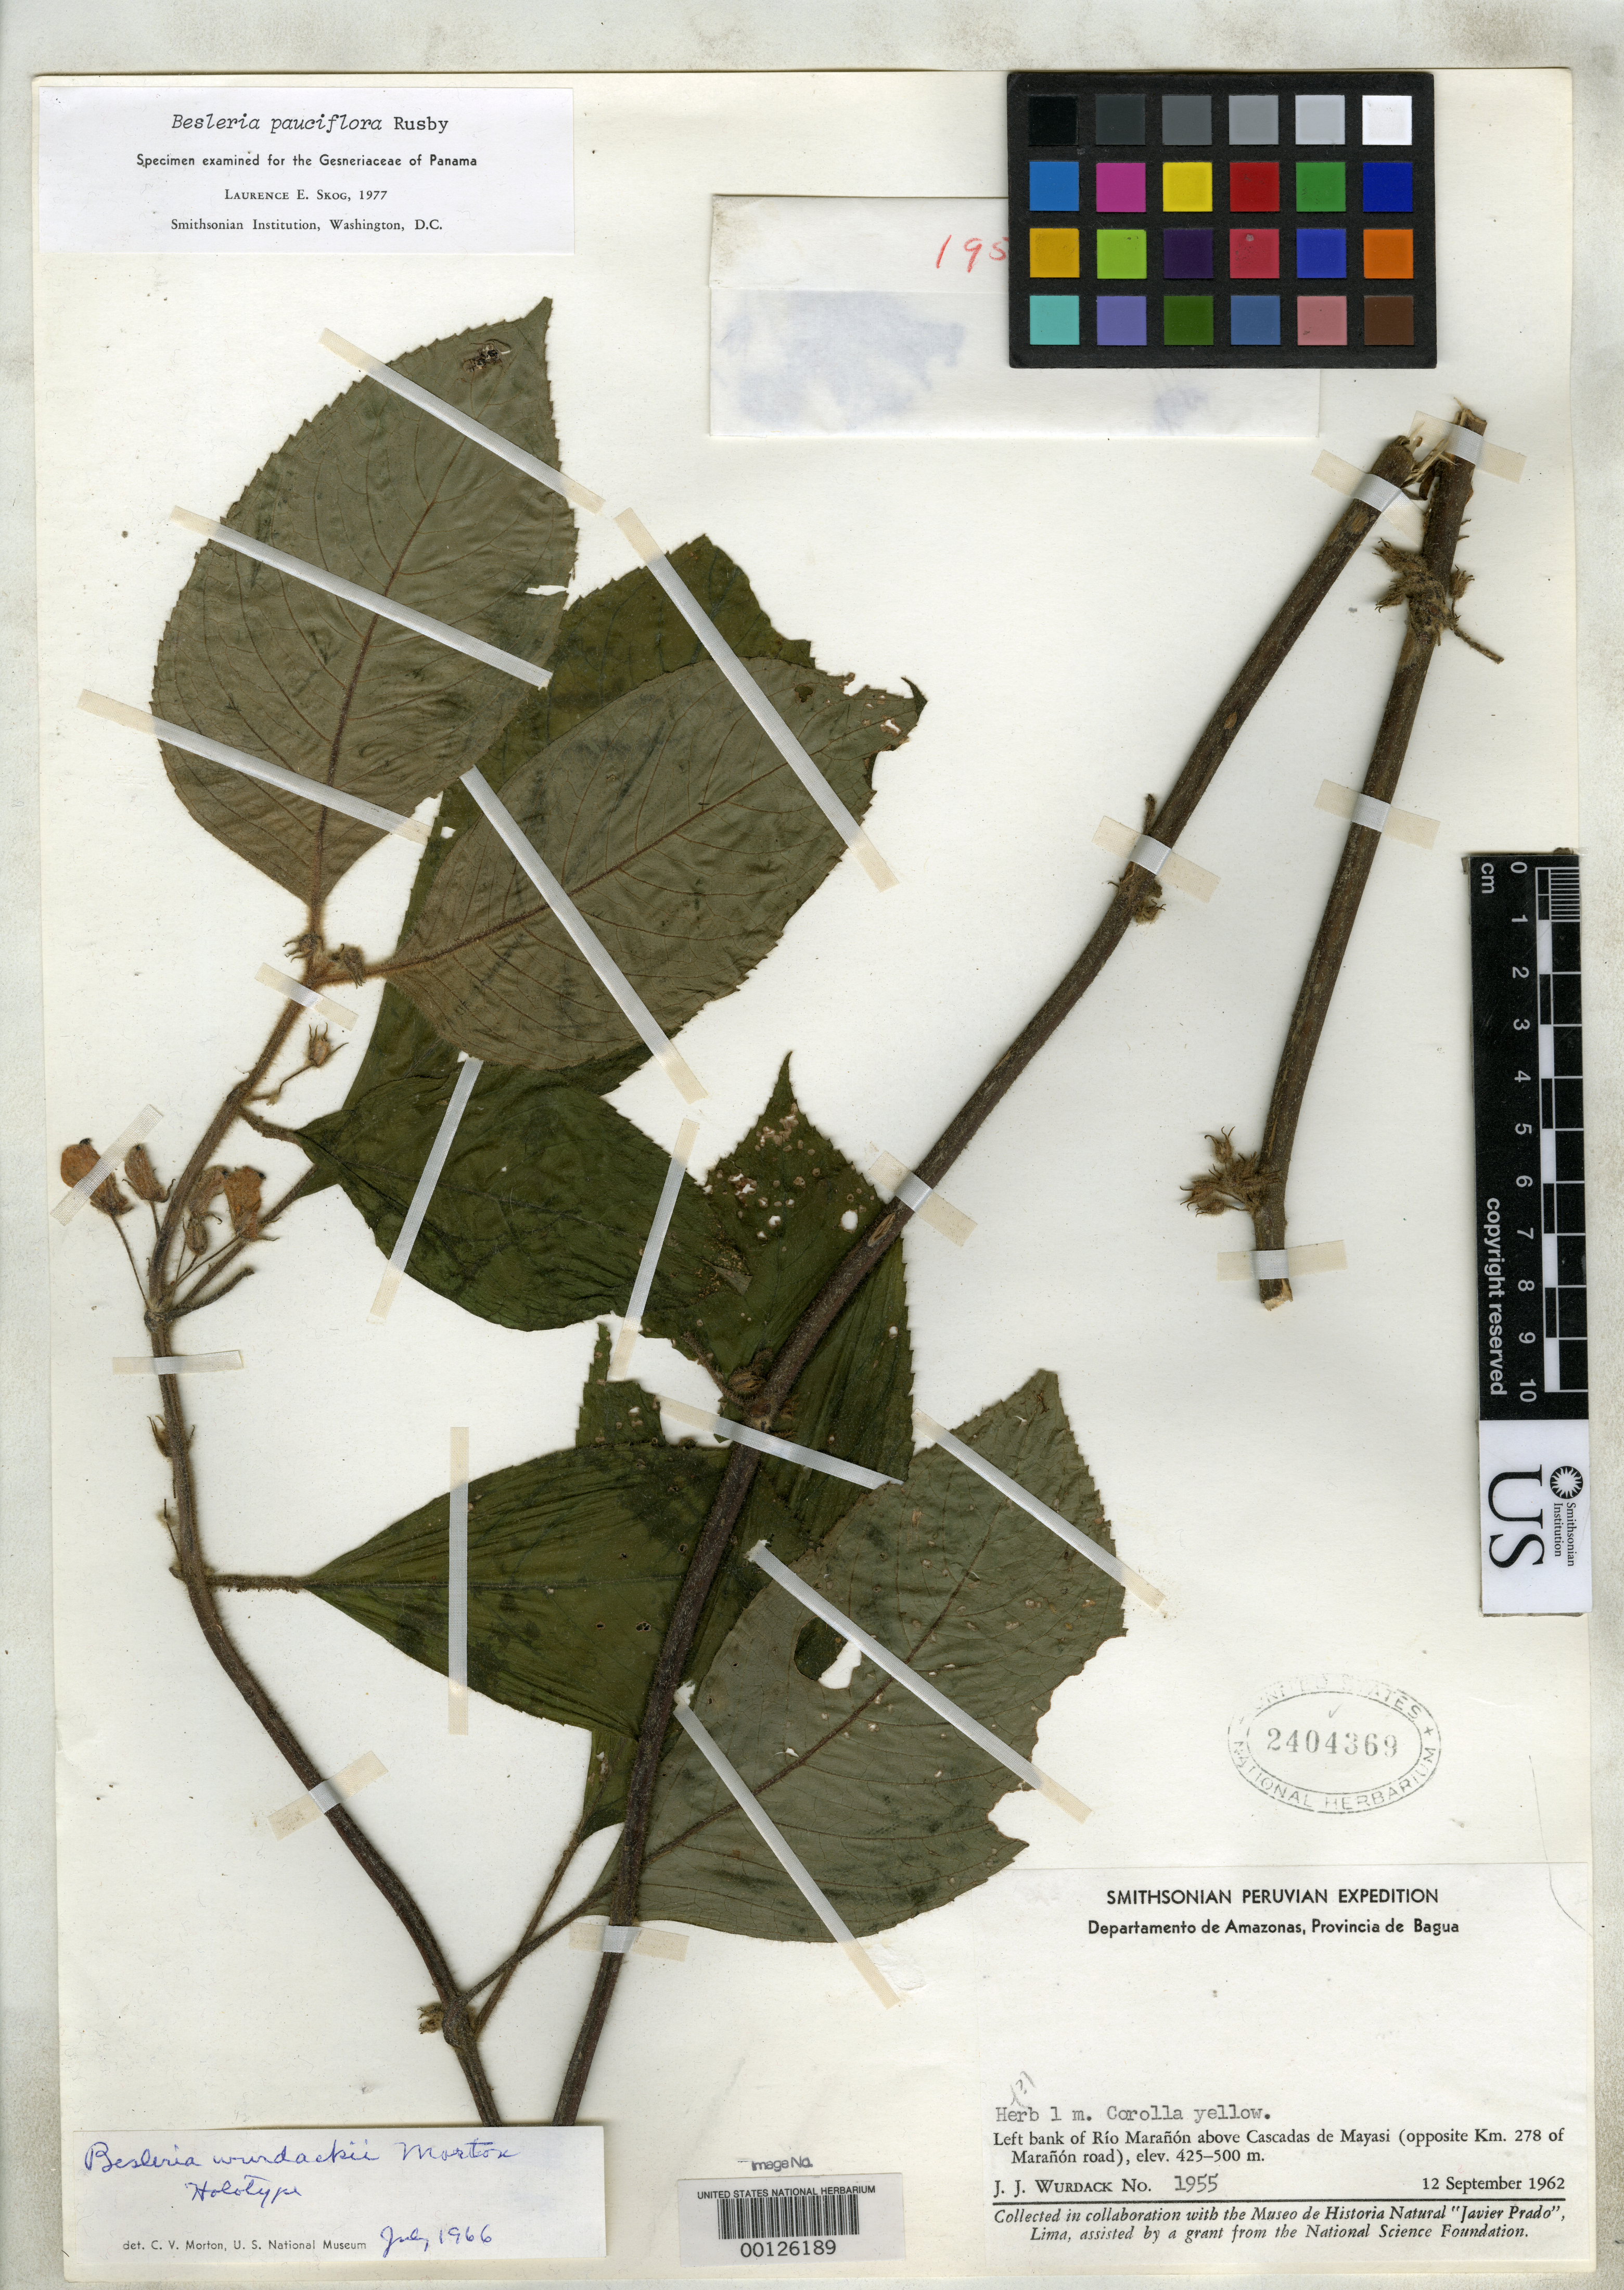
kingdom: Plantae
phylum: Tracheophyta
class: Magnoliopsida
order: Lamiales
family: Gesneriaceae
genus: Besleria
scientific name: Besleria wurdackii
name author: C.V. Morton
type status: Holotype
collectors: J. J. Wurdack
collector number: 1955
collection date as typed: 12 Sep 1962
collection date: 1962-09-12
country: Peru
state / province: Amazonas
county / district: Bagua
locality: Cascadas de Mayasi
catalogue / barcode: US 2404369